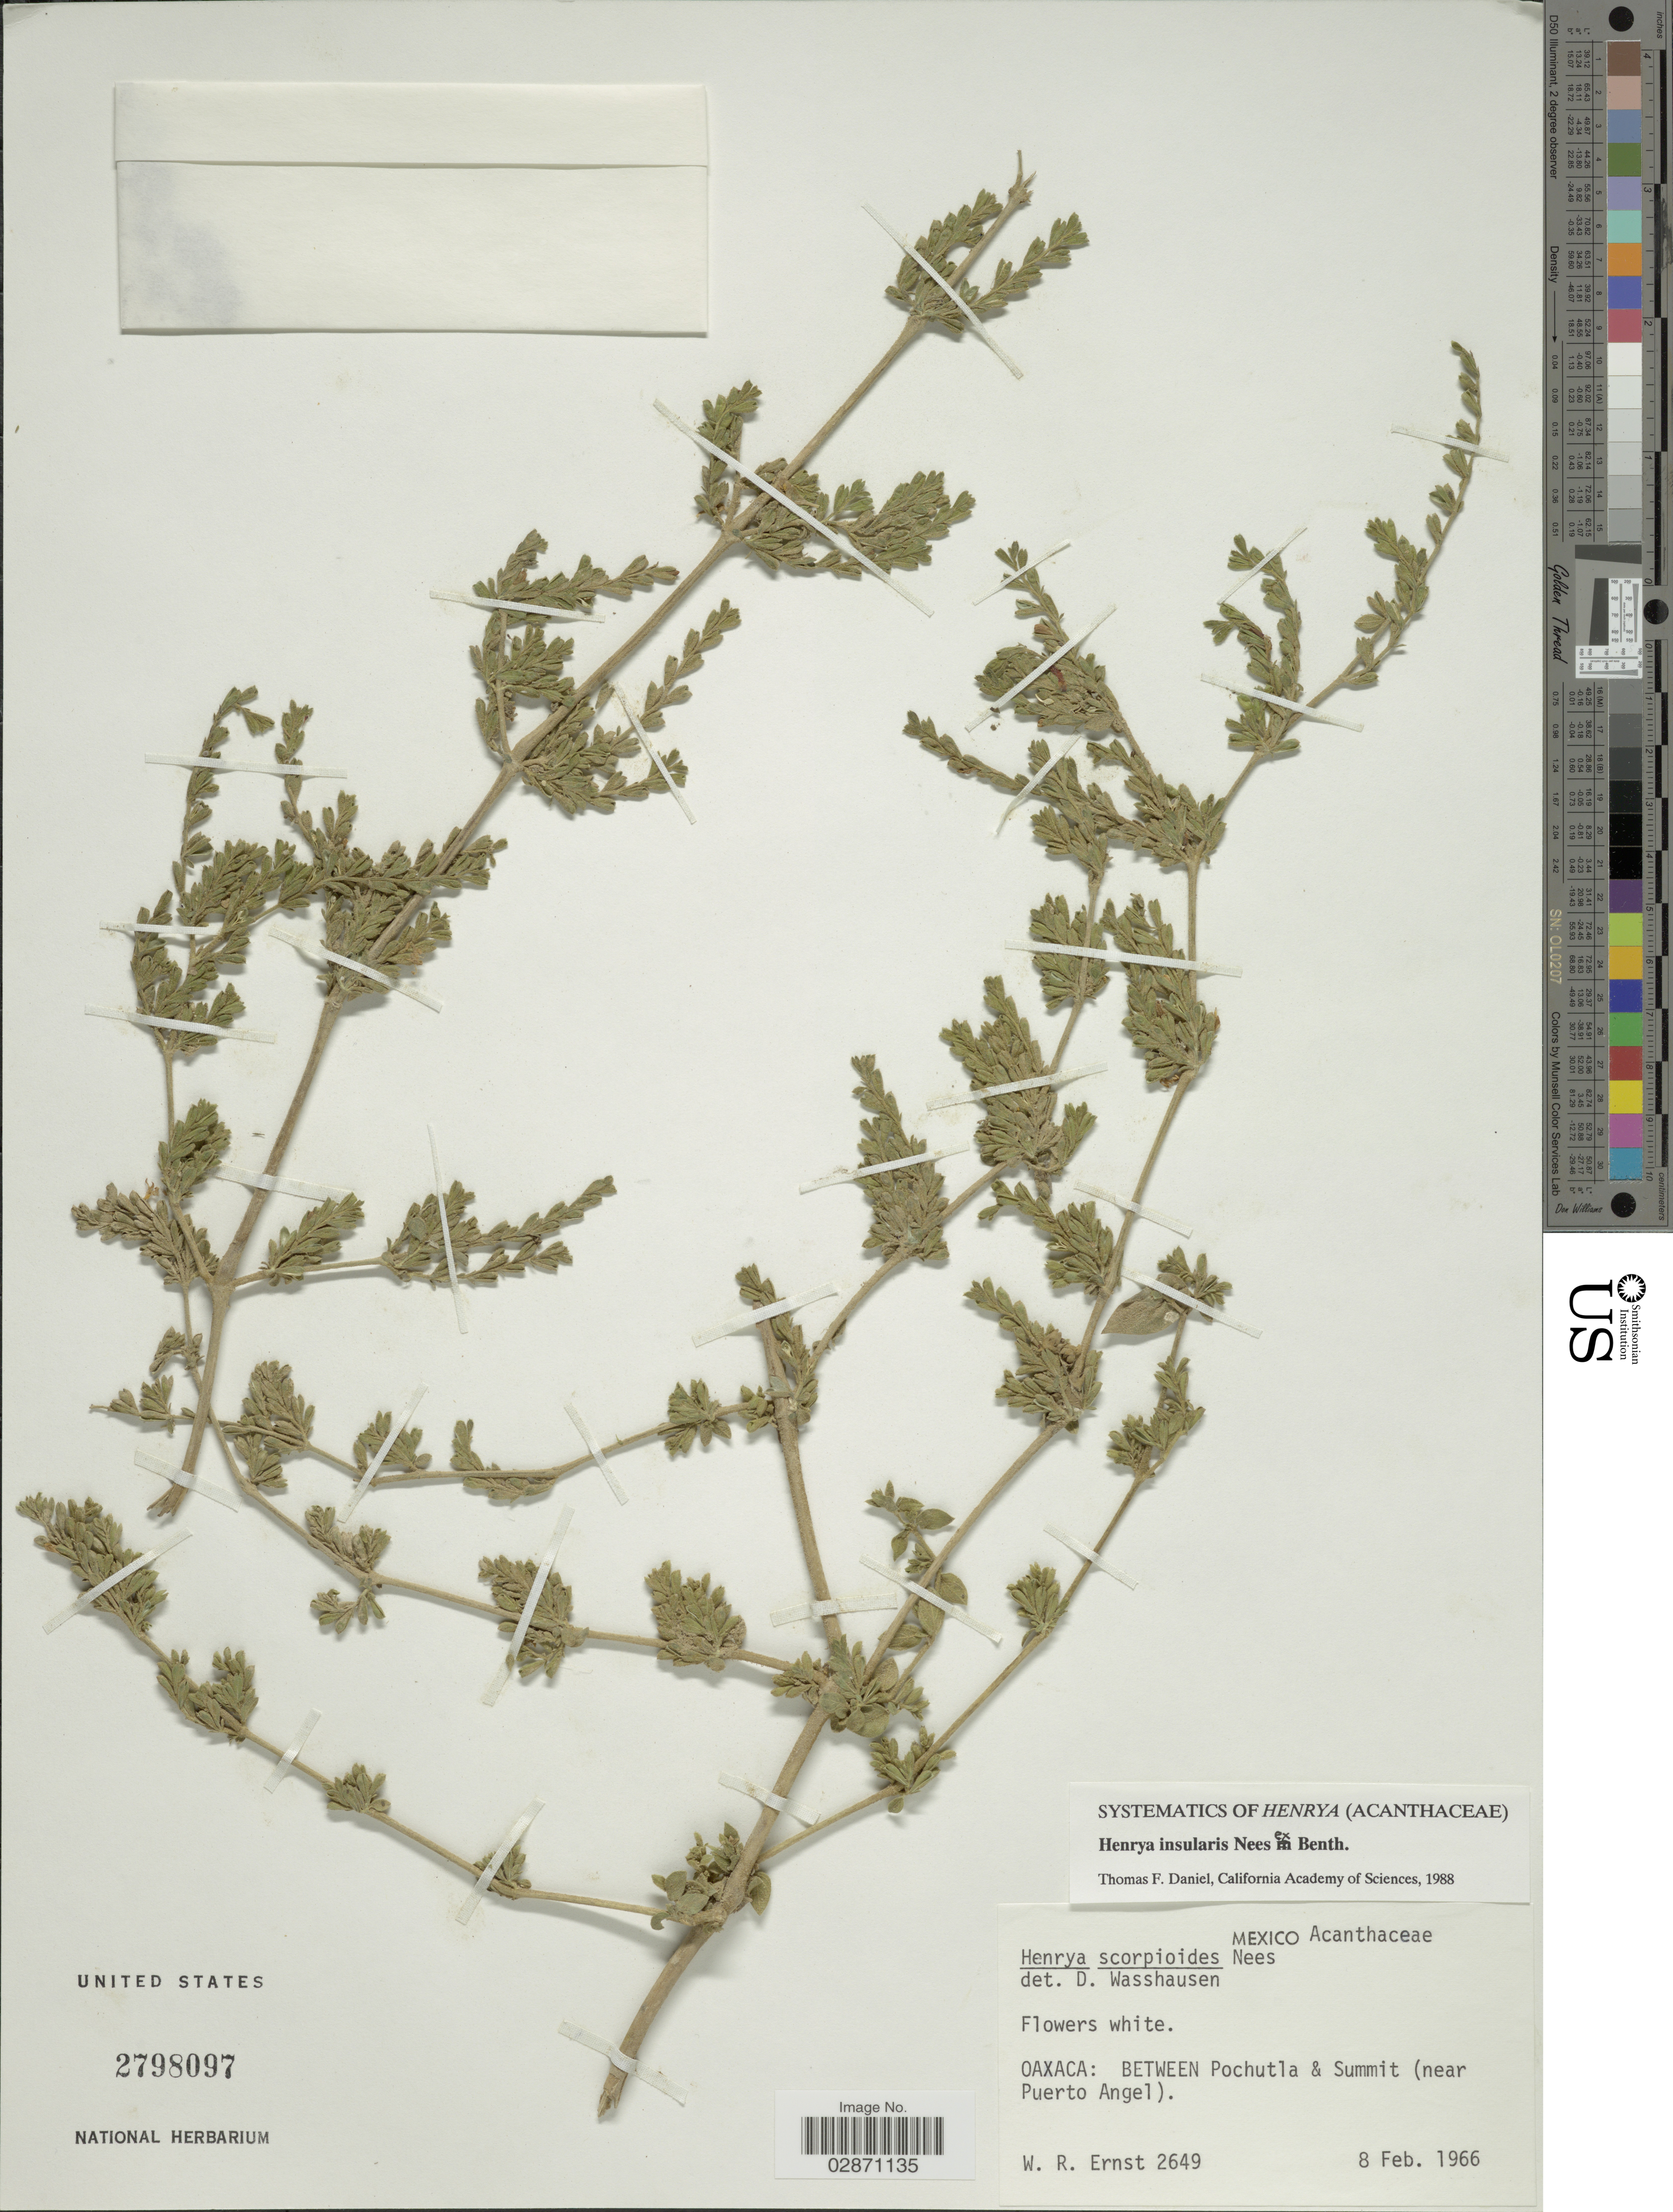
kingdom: Plantae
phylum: Tracheophyta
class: Magnoliopsida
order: Lamiales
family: Acanthaceae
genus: Henrya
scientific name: Henrya insularis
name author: Nees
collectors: W. R. Ernst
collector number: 2649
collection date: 1966-02-08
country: Mexico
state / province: Oaxaca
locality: Between Pochutla & Summit (near Puerto Angel).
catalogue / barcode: US 2798097